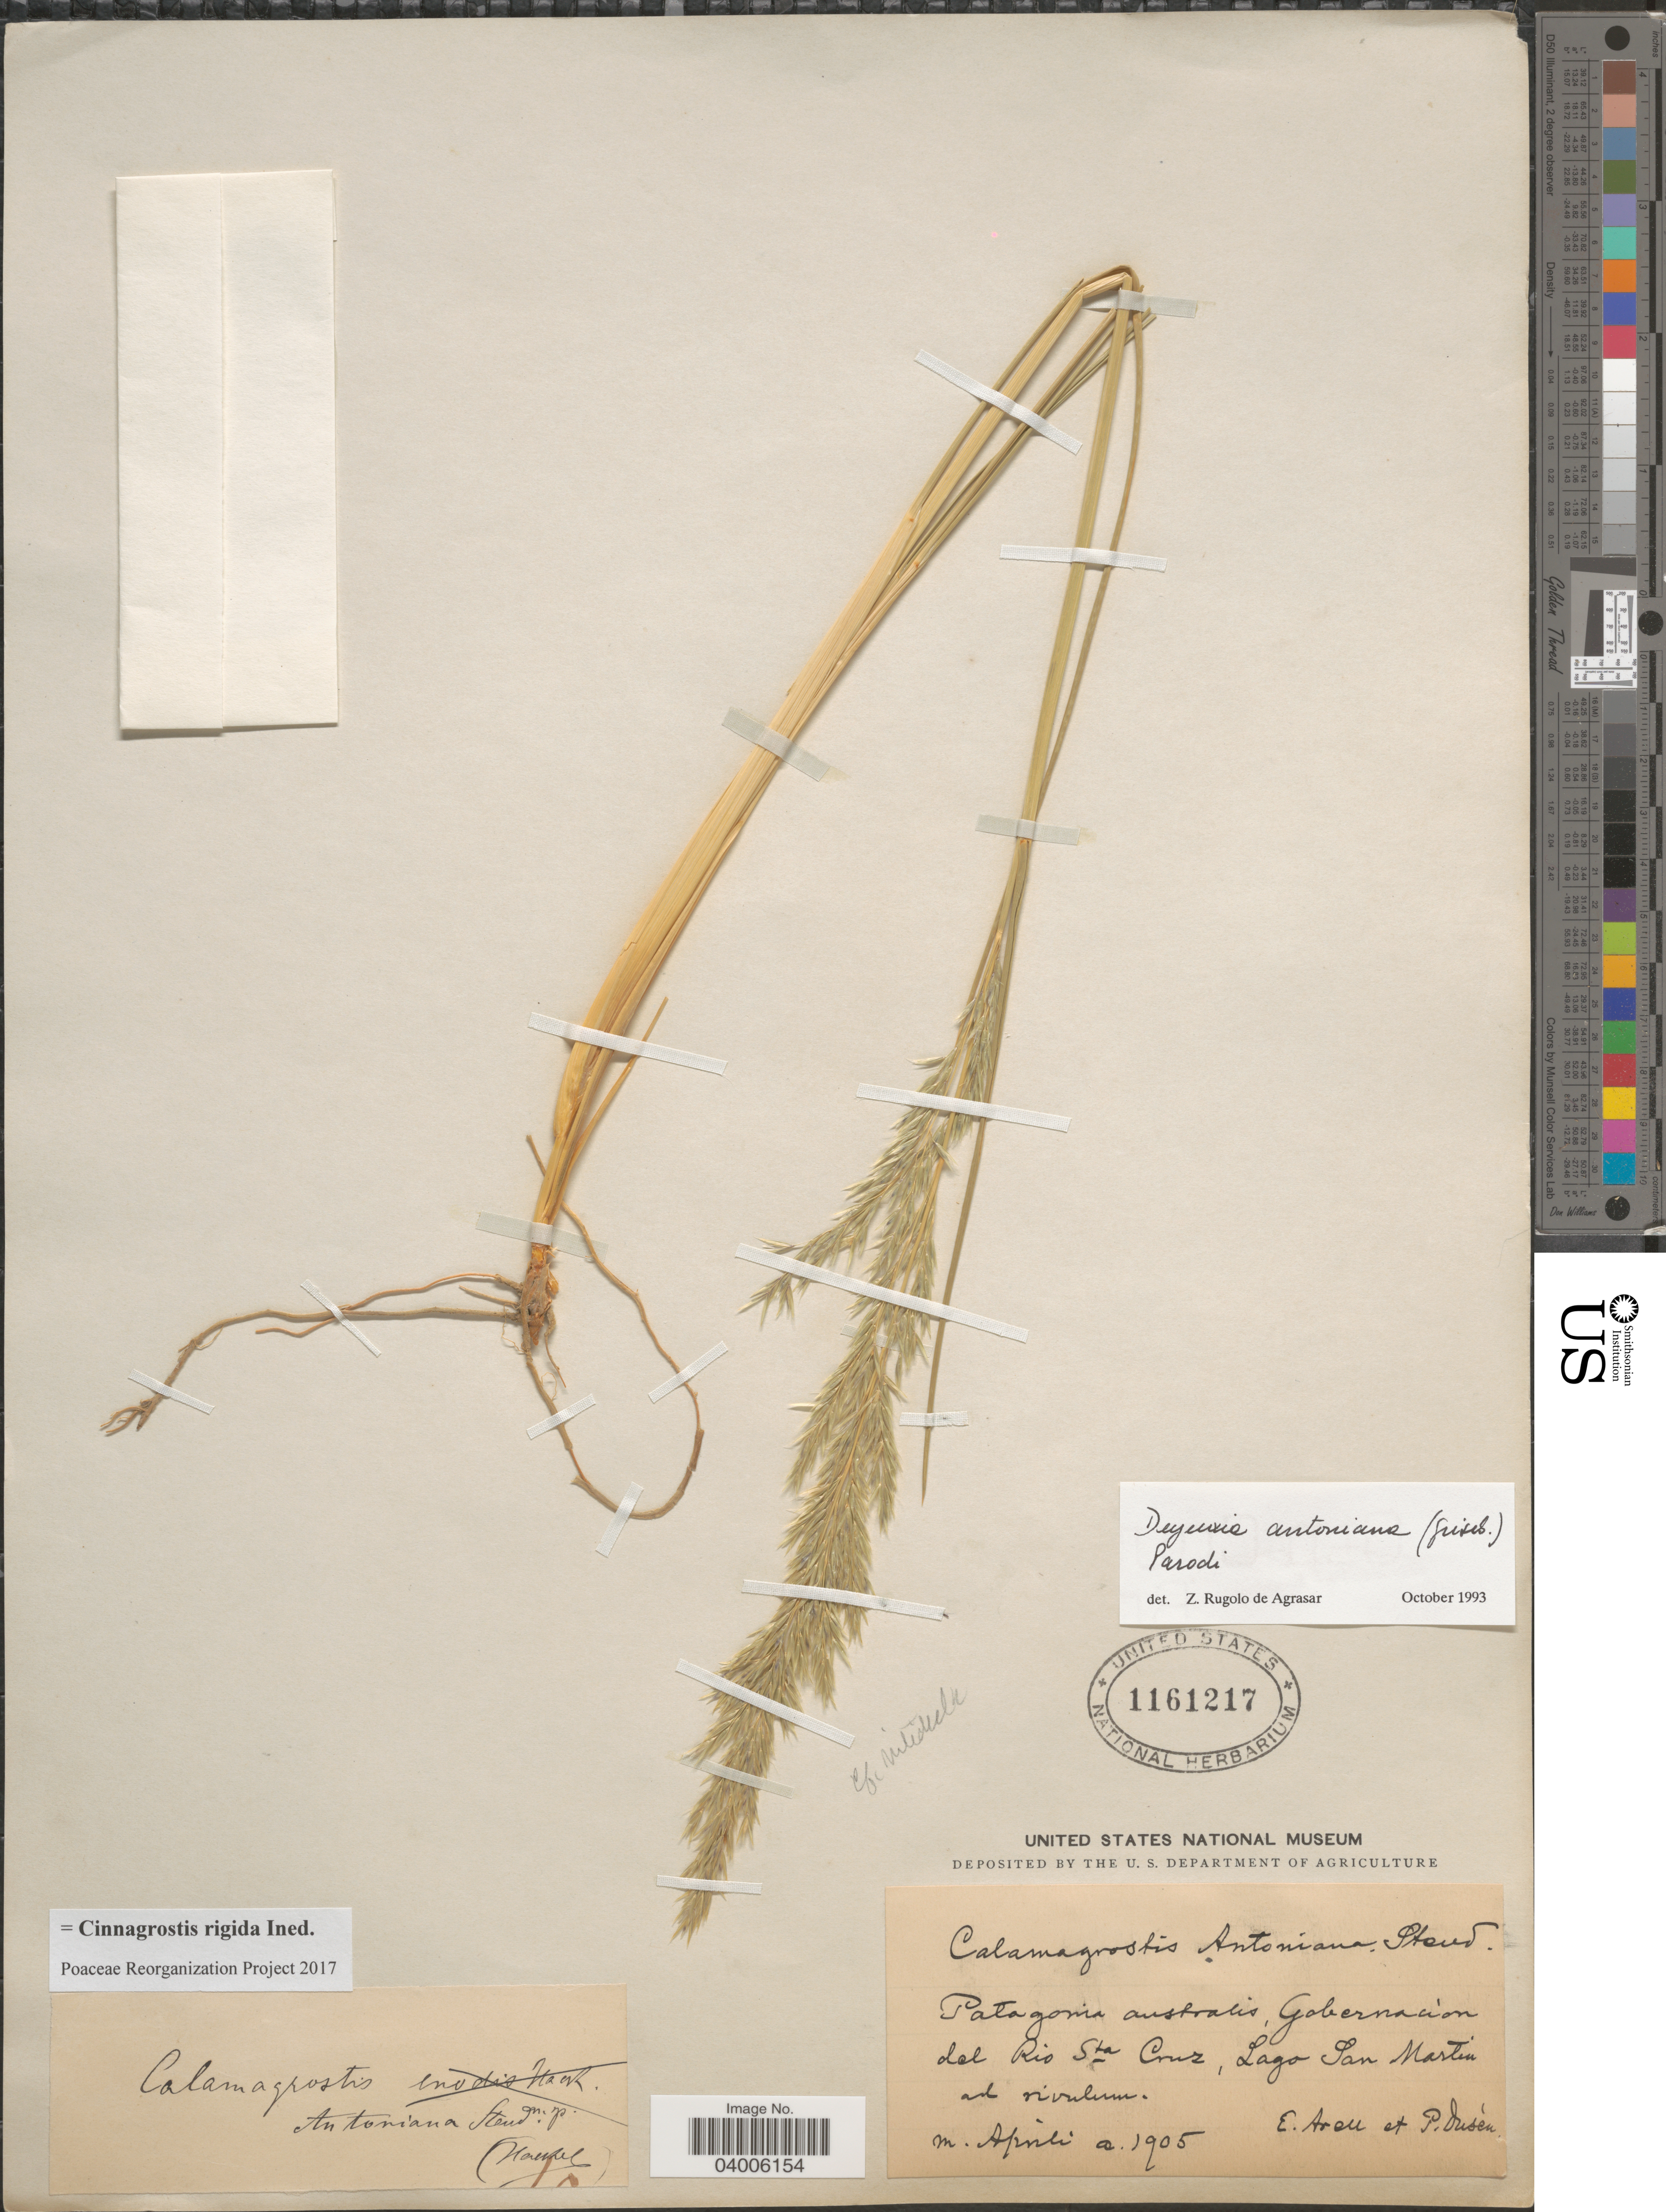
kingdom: Plantae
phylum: Tracheophyta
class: Liliopsida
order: Poales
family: Poaceae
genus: Cinnagrostis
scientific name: Cinnagrostis rigida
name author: (Kunth) P.M. Peterson et al.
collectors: E. Aren & P. Dusén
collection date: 1905-04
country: Argentina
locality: Patagonia australis, Gobernación del Rio Sta Cruz, Lago San Martin ad rivulum.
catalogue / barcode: US 1161217